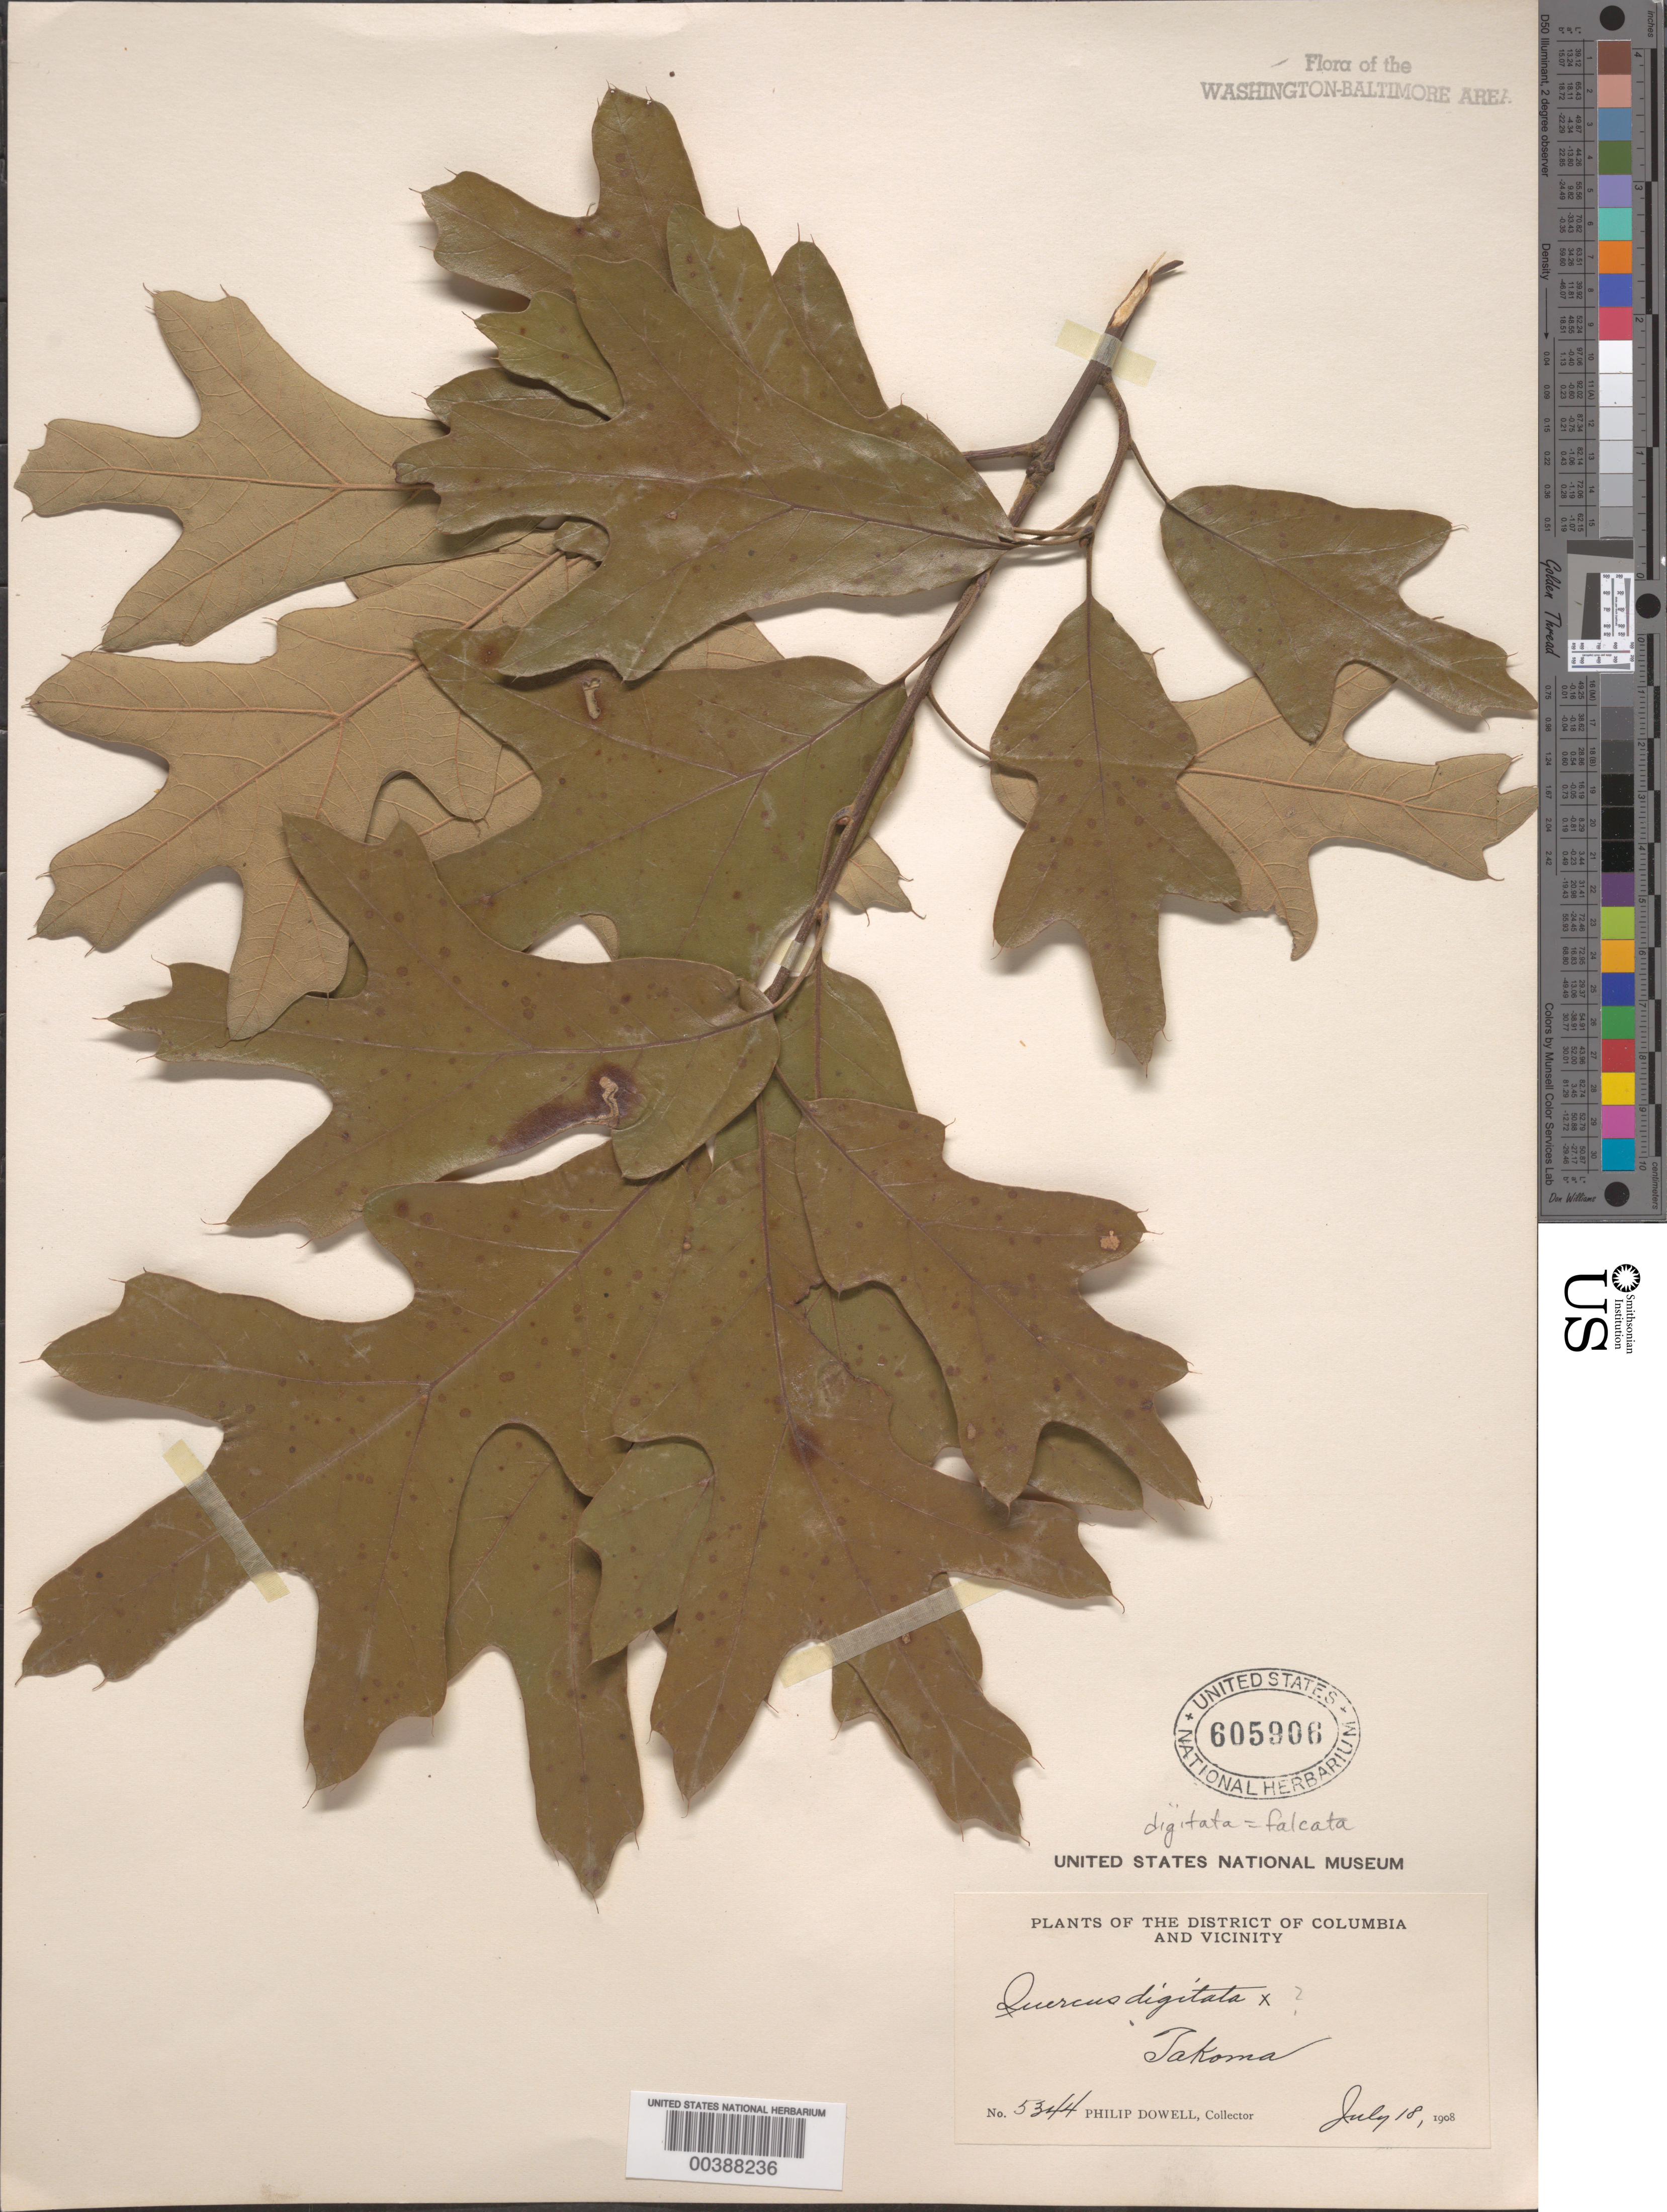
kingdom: Plantae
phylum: Tracheophyta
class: Magnoliopsida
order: Fagales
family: Fagaceae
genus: Quercus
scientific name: Quercus falcata x Q. sp.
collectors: P. Dowell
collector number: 5344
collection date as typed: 18 Jul 1908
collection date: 1908-07-18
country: United States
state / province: District of Columbia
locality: Takoma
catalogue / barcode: US 605906